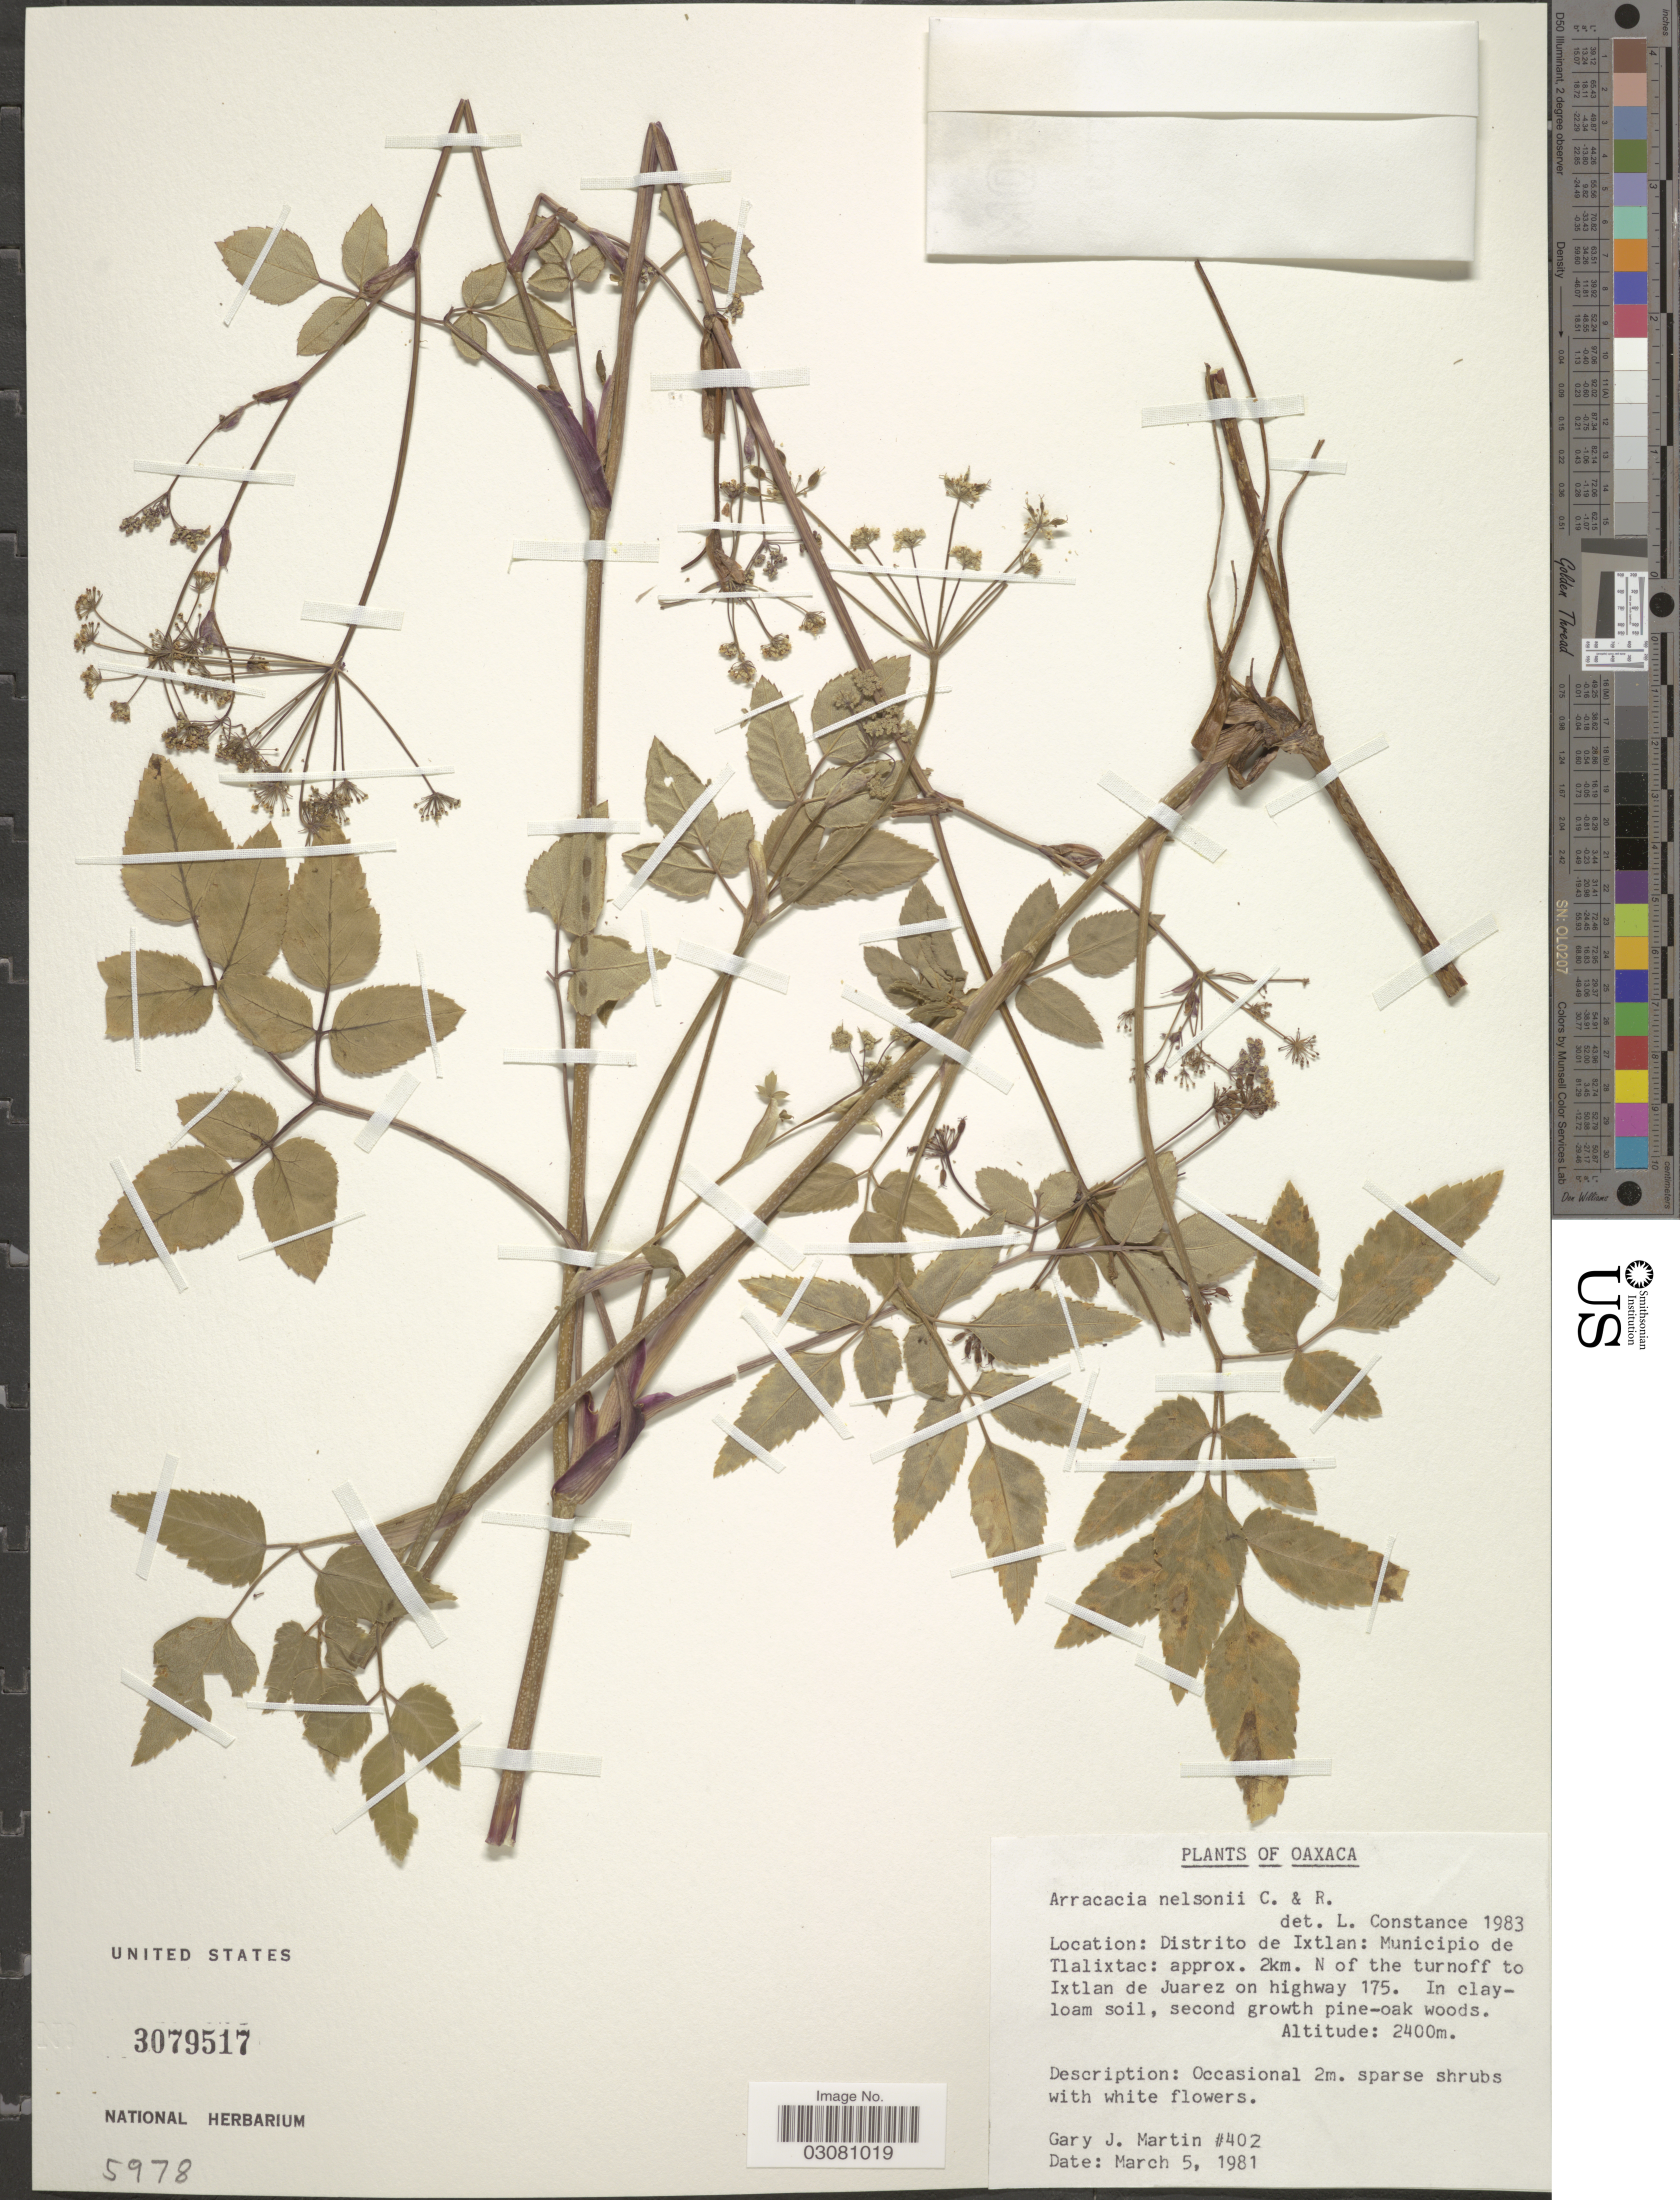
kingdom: Plantae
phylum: Tracheophyta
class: Magnoliopsida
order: Apiales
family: Apiaceae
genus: Arracacia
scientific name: Arracacia nelsoni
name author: J.M. Coult. & Rose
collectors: G. J. Martin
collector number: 402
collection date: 1981-03-05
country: Mexico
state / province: Oaxaca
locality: Distrito de Ixtlan: Municipio de Tlalixtac: approx. 2km. N of the turnoff to Ixtlan de Juarez on highway 175.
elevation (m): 2400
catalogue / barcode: US 3079517